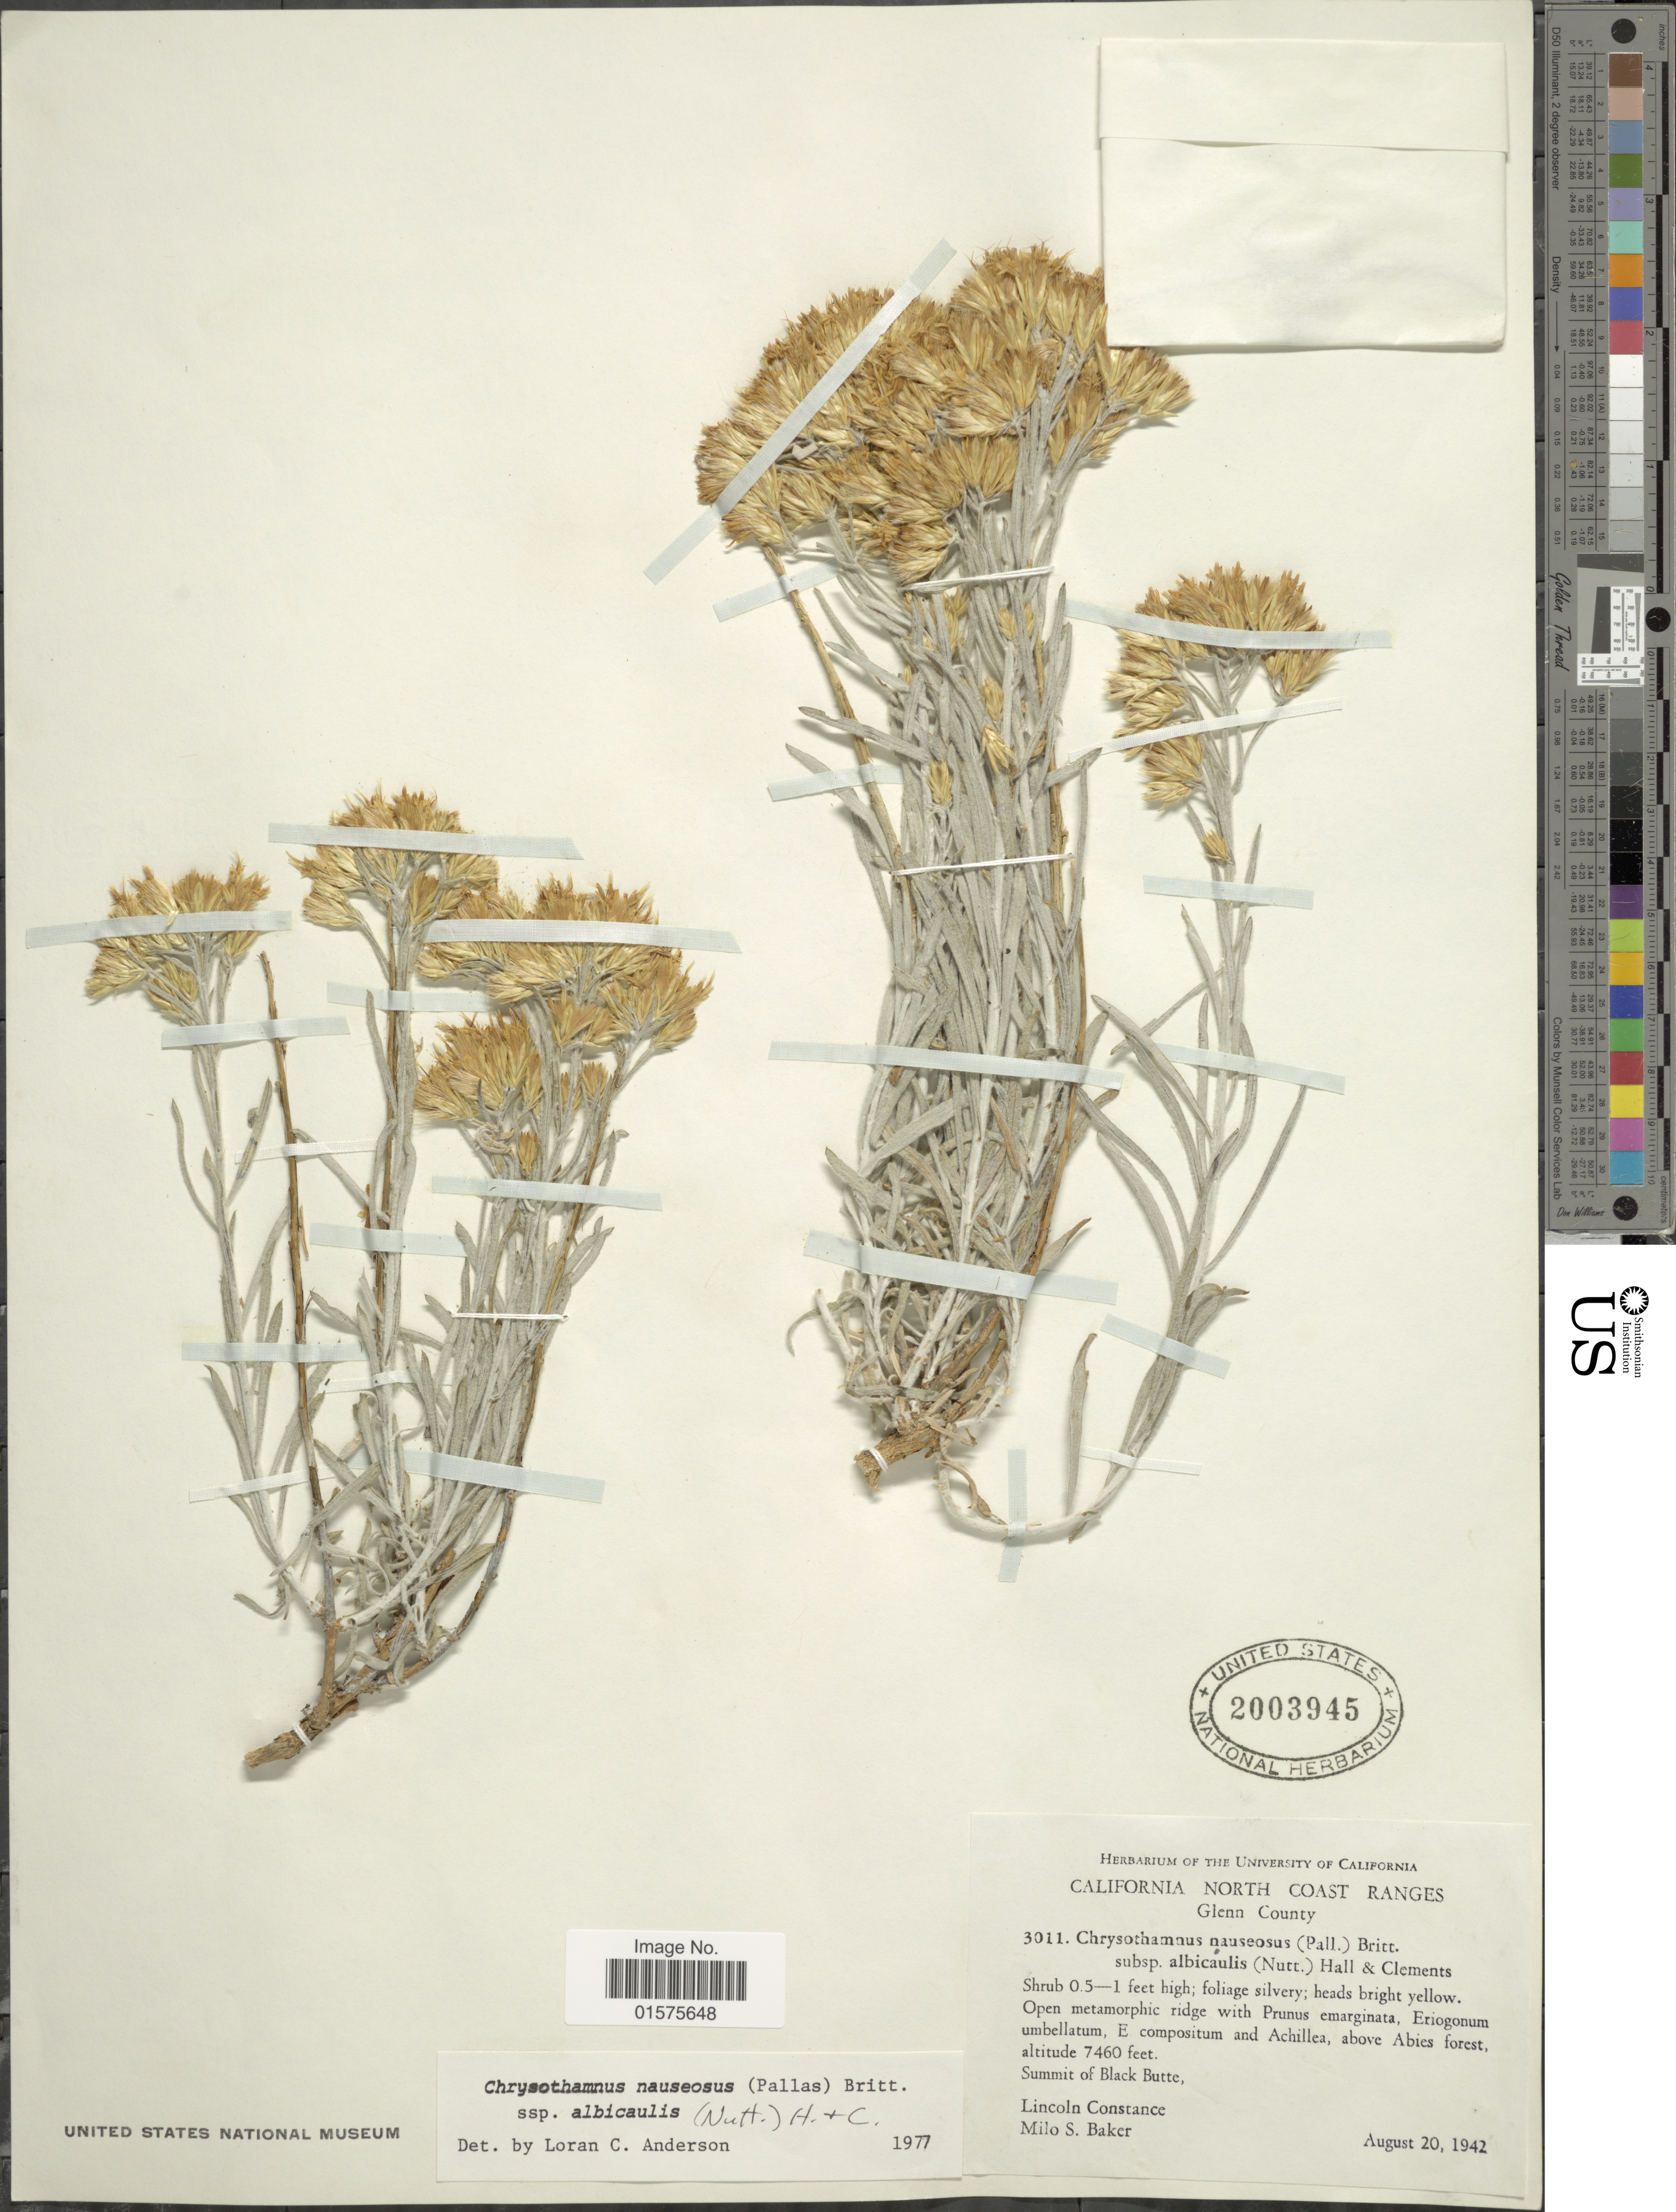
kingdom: Plantae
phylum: Tracheophyta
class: Magnoliopsida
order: Asterales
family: Asteraceae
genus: Ericameria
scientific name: Ericameria nauseosa var. speciosa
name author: (Nutt.) G.L. Nesom & G.I. Baird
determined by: Urbatsch, Lowell E., Curator (LSU), Louisiana State University (UNITED STATES)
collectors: L. Constance & M. S. Baker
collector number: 3011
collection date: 1942-08-20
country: United States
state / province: California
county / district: Glenn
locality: North Coast Ranges. Glenn County. above Abies Forest. Summit of Black Butte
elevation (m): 2274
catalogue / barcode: US 2003945